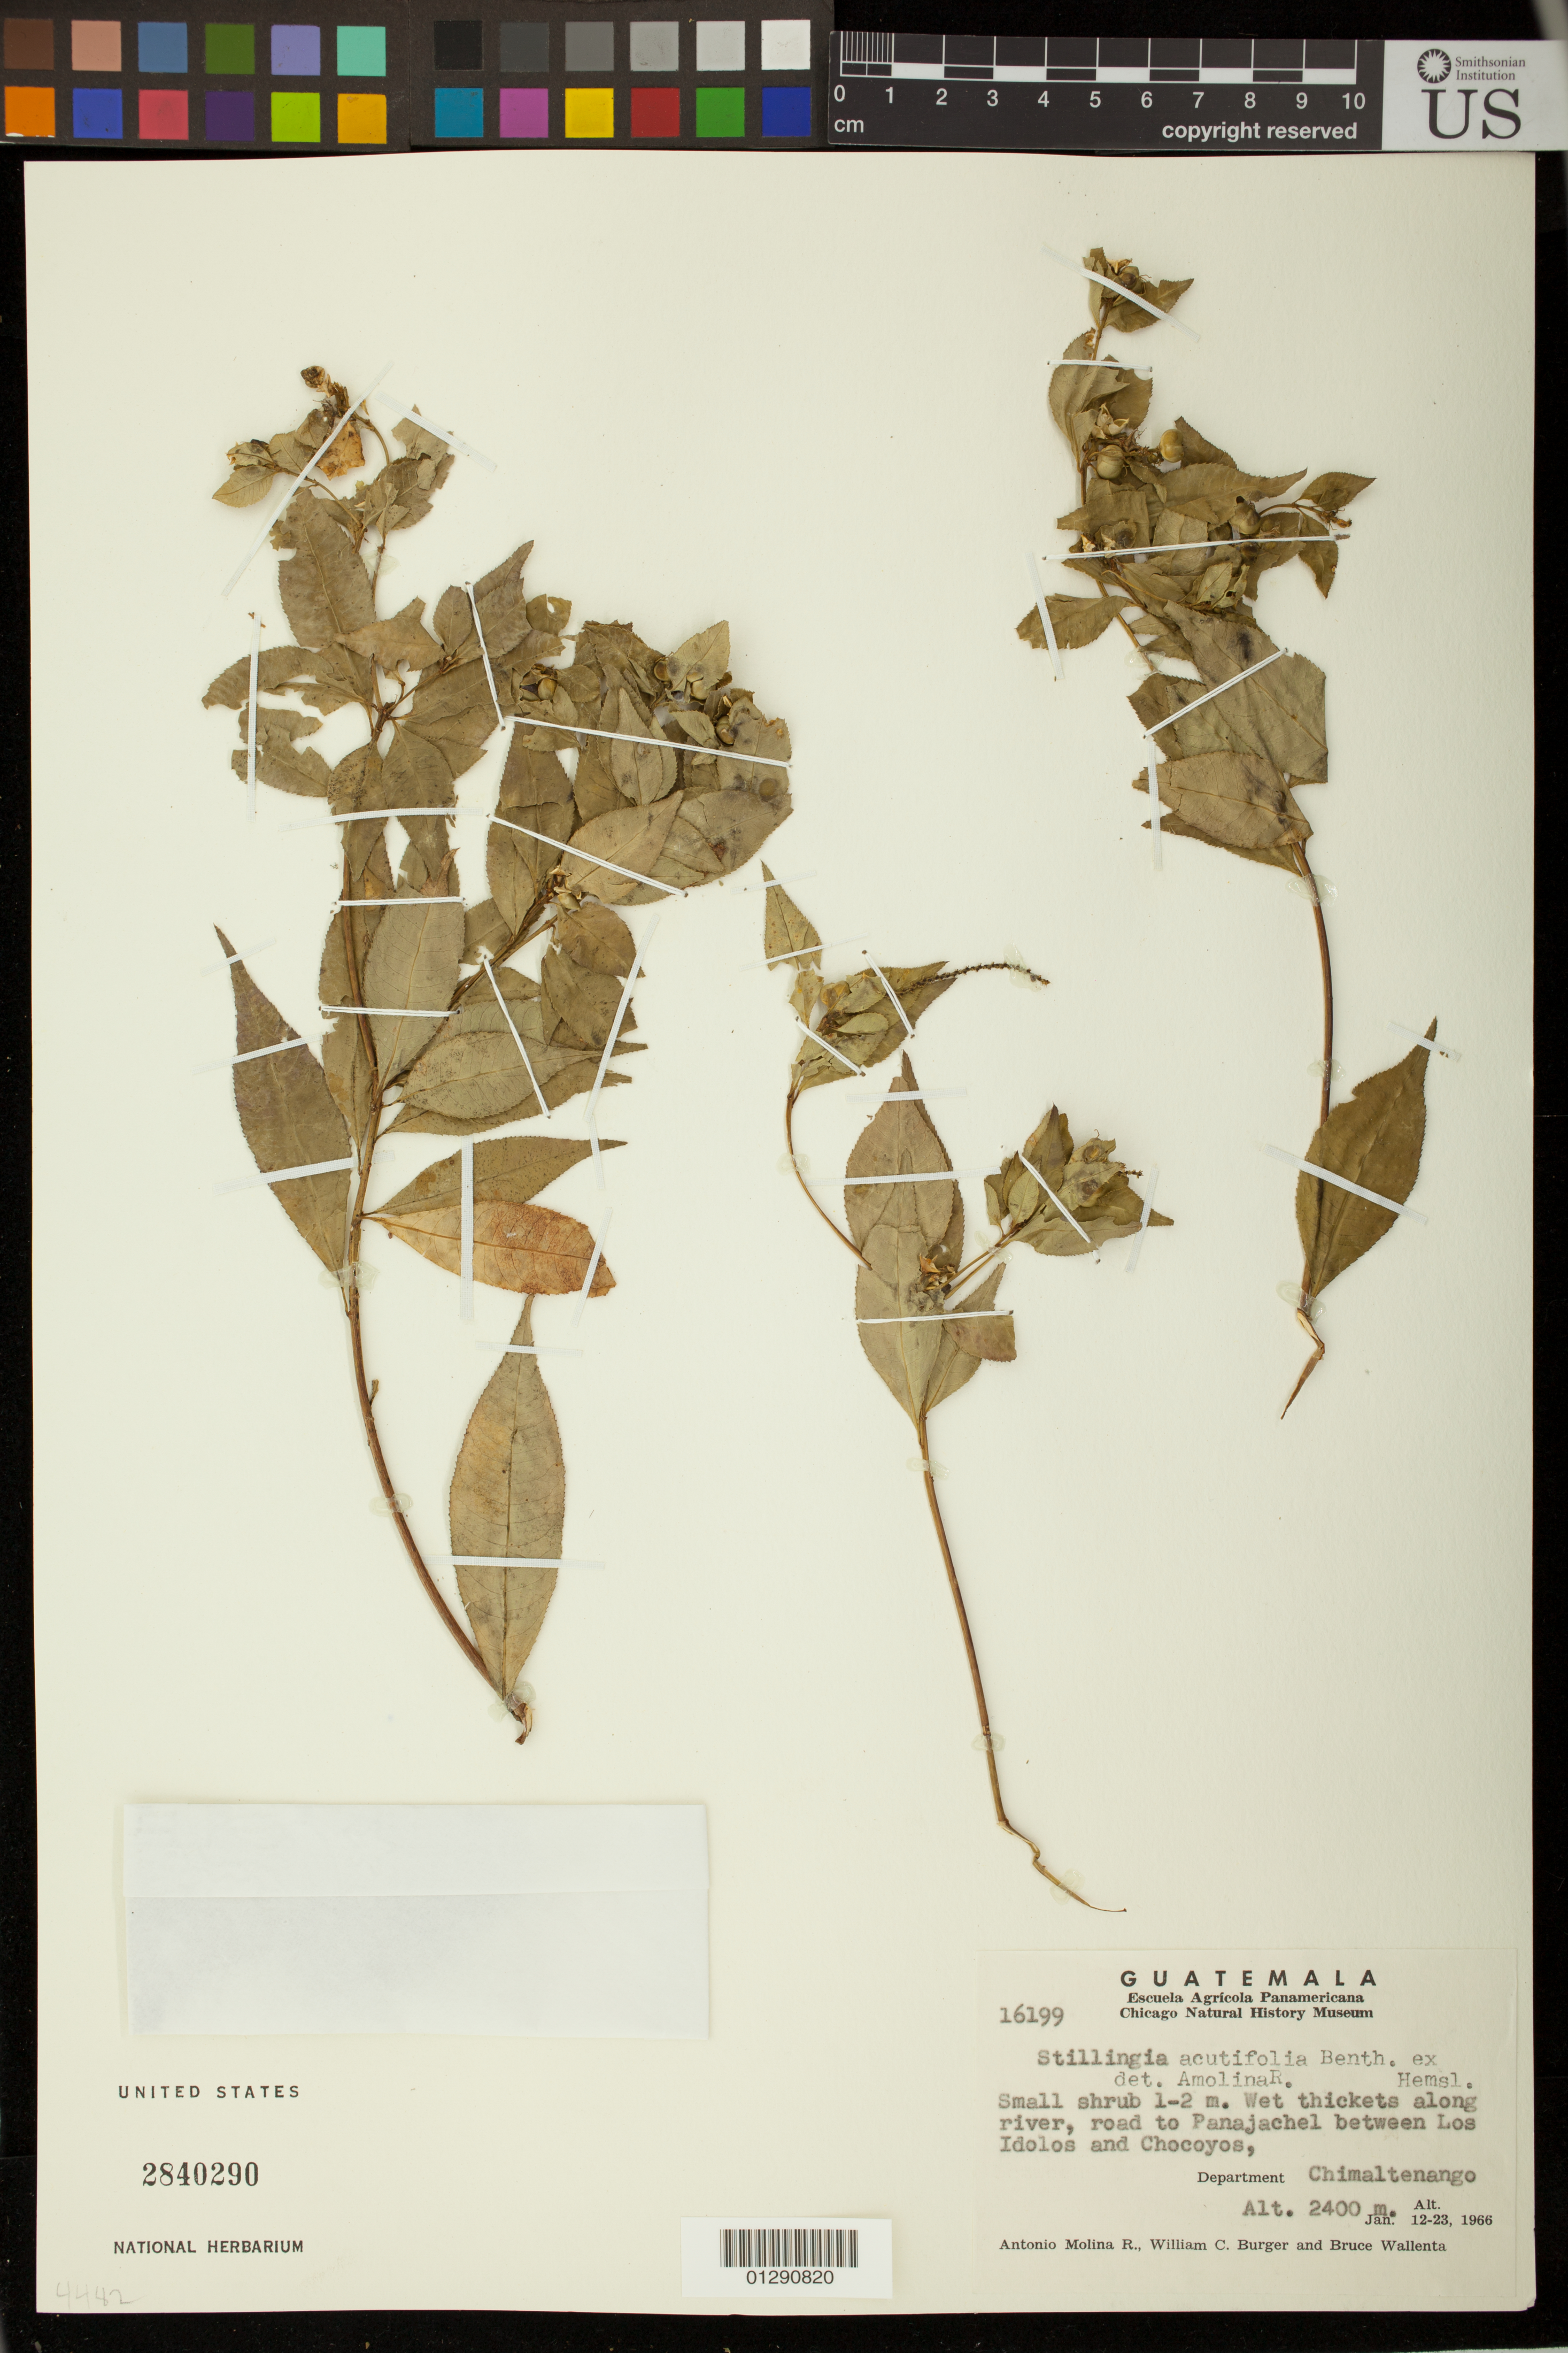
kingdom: Plantae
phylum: Tracheophyta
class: Magnoliopsida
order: Malpighiales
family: Euphorbiaceae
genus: Stillingia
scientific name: Stillingia acutifolia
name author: (Benth.) Benth. ex Hemsl.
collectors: B. Walleneta, W. Burger & A. Molina R.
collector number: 16199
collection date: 1966-01-21/1966-01-23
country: Guatemala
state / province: Chimaltenango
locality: Wet thickets along river, road to Panajachel between Los Idolos and Chocoyos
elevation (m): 2400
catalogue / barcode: US 2840290